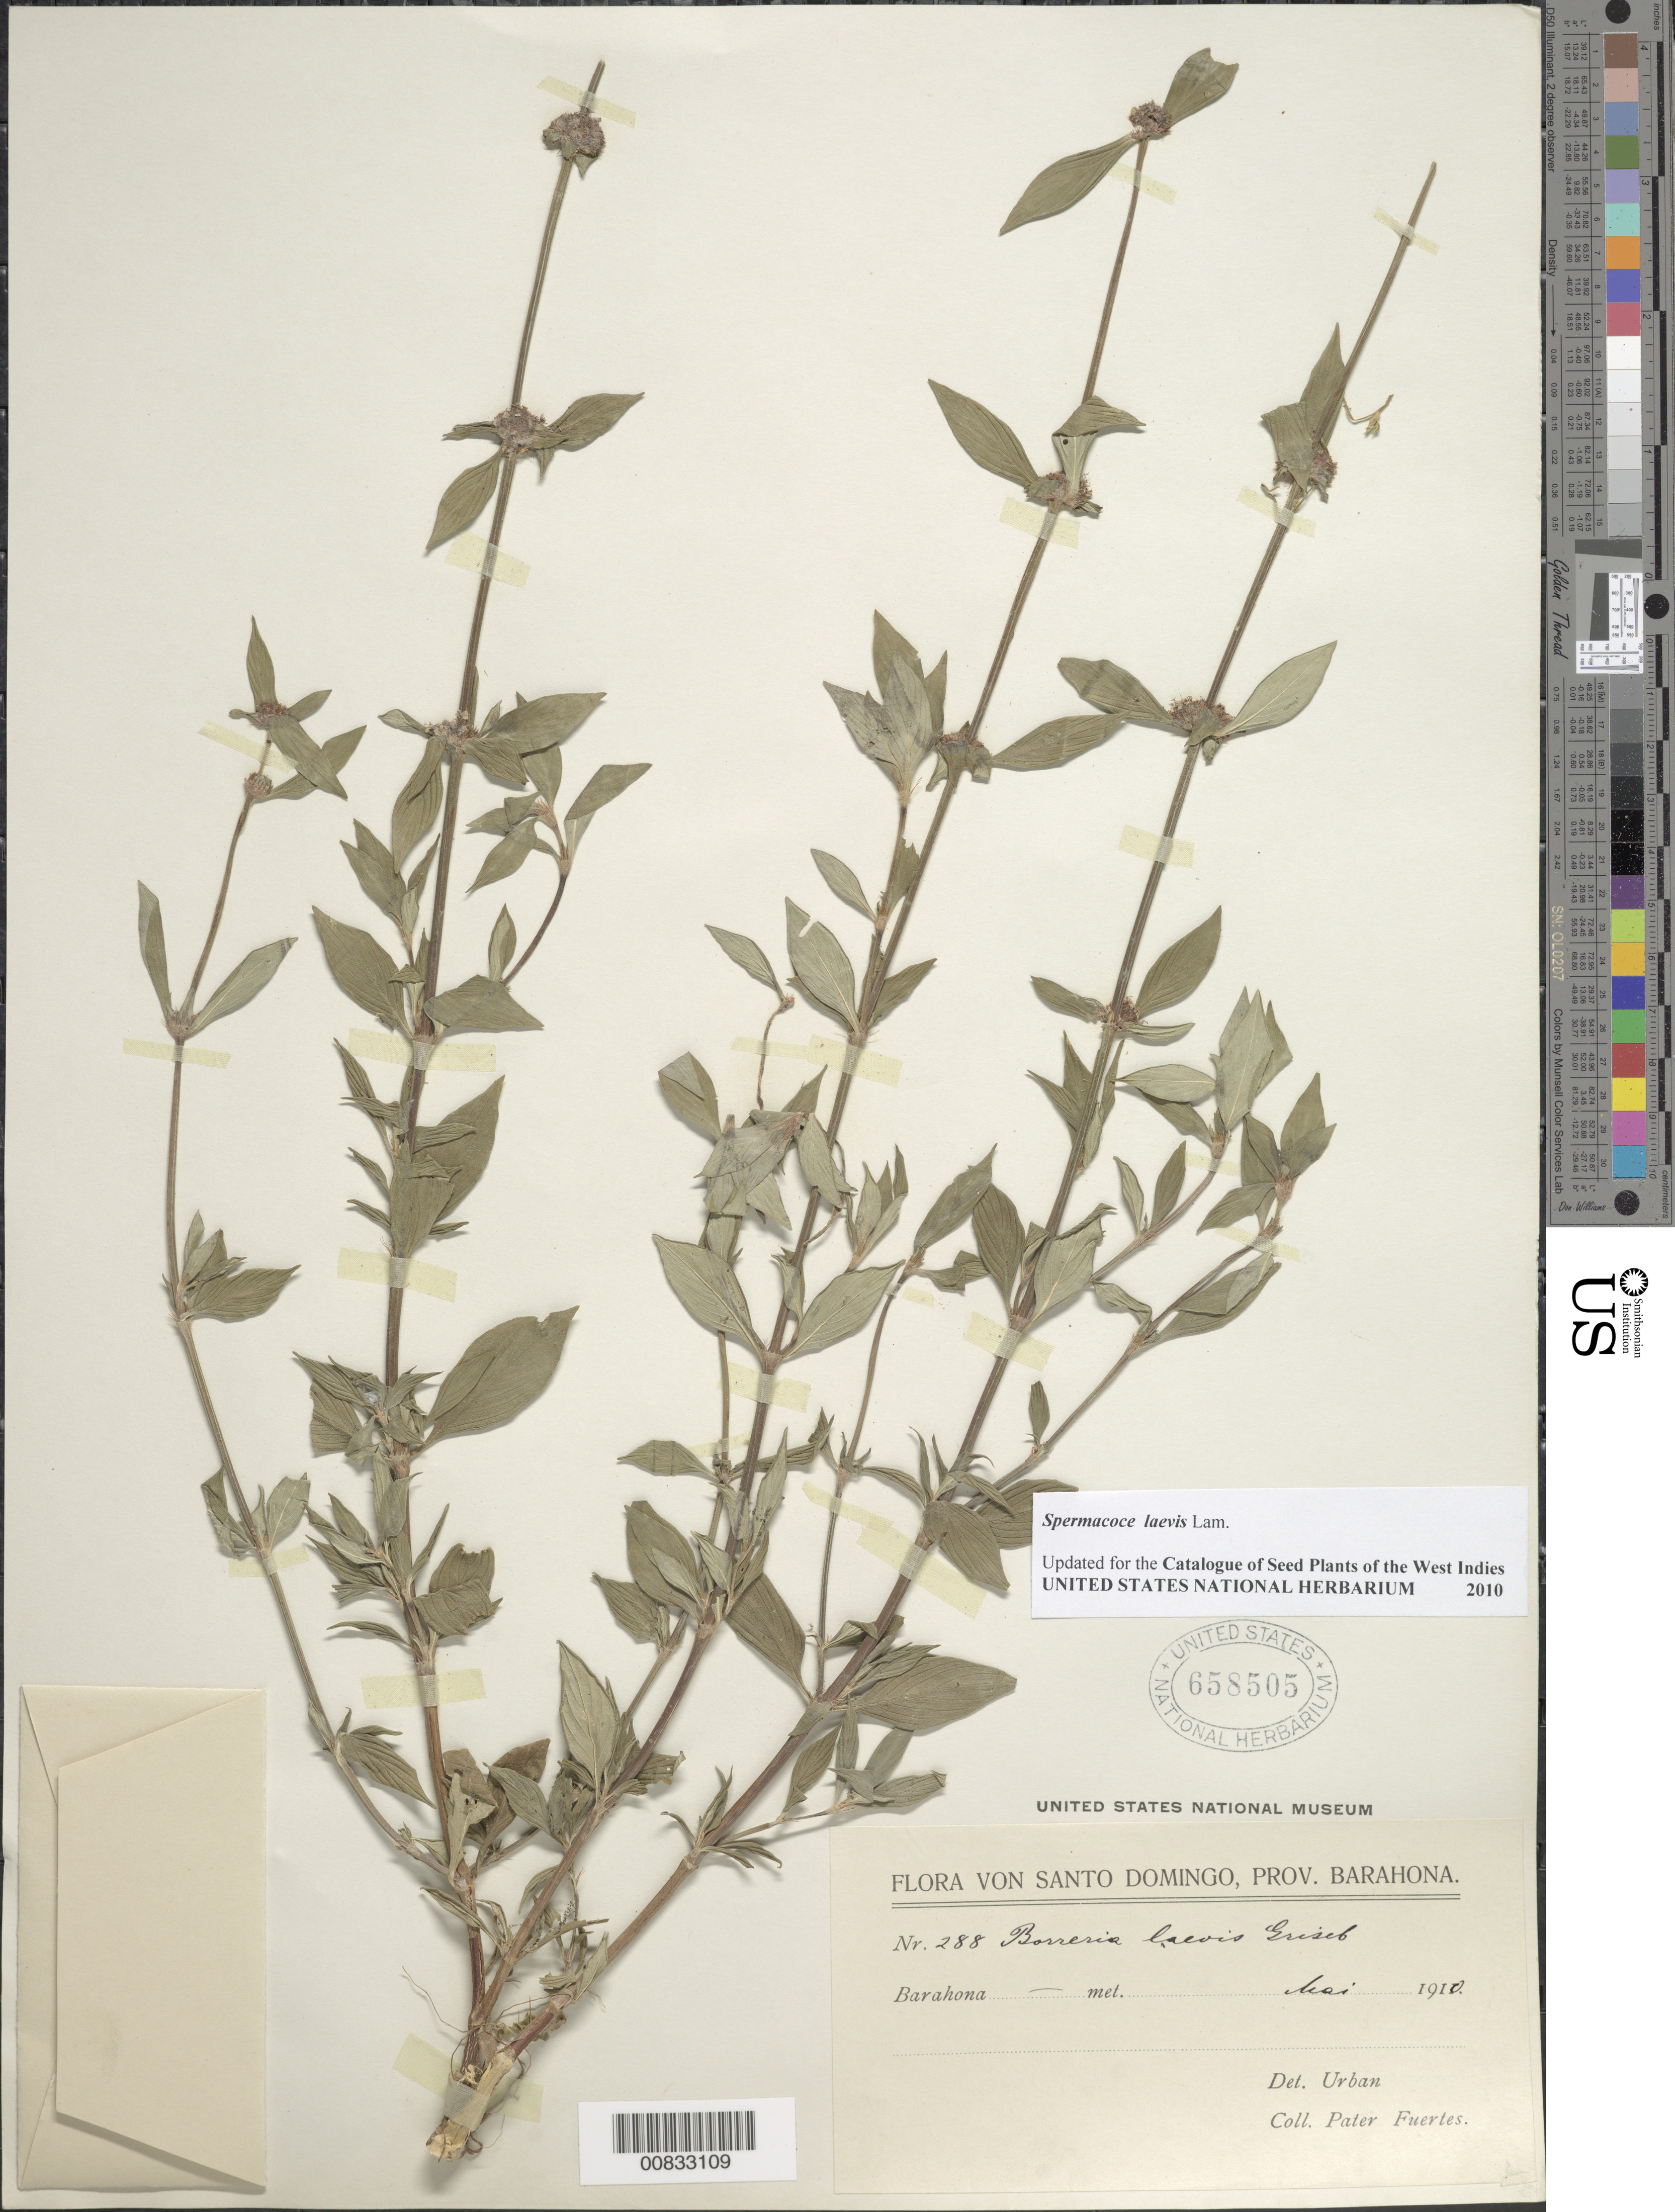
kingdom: Plantae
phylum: Tracheophyta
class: Magnoliopsida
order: Gentianales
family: Rubiaceae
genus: Spermacoce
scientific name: Spermacoce laevis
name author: Lam.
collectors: M. D. Fuertes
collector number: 288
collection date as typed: May 1910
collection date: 1910-05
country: Dominican Republic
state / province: Barahona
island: Hispaniola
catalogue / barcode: US 658505